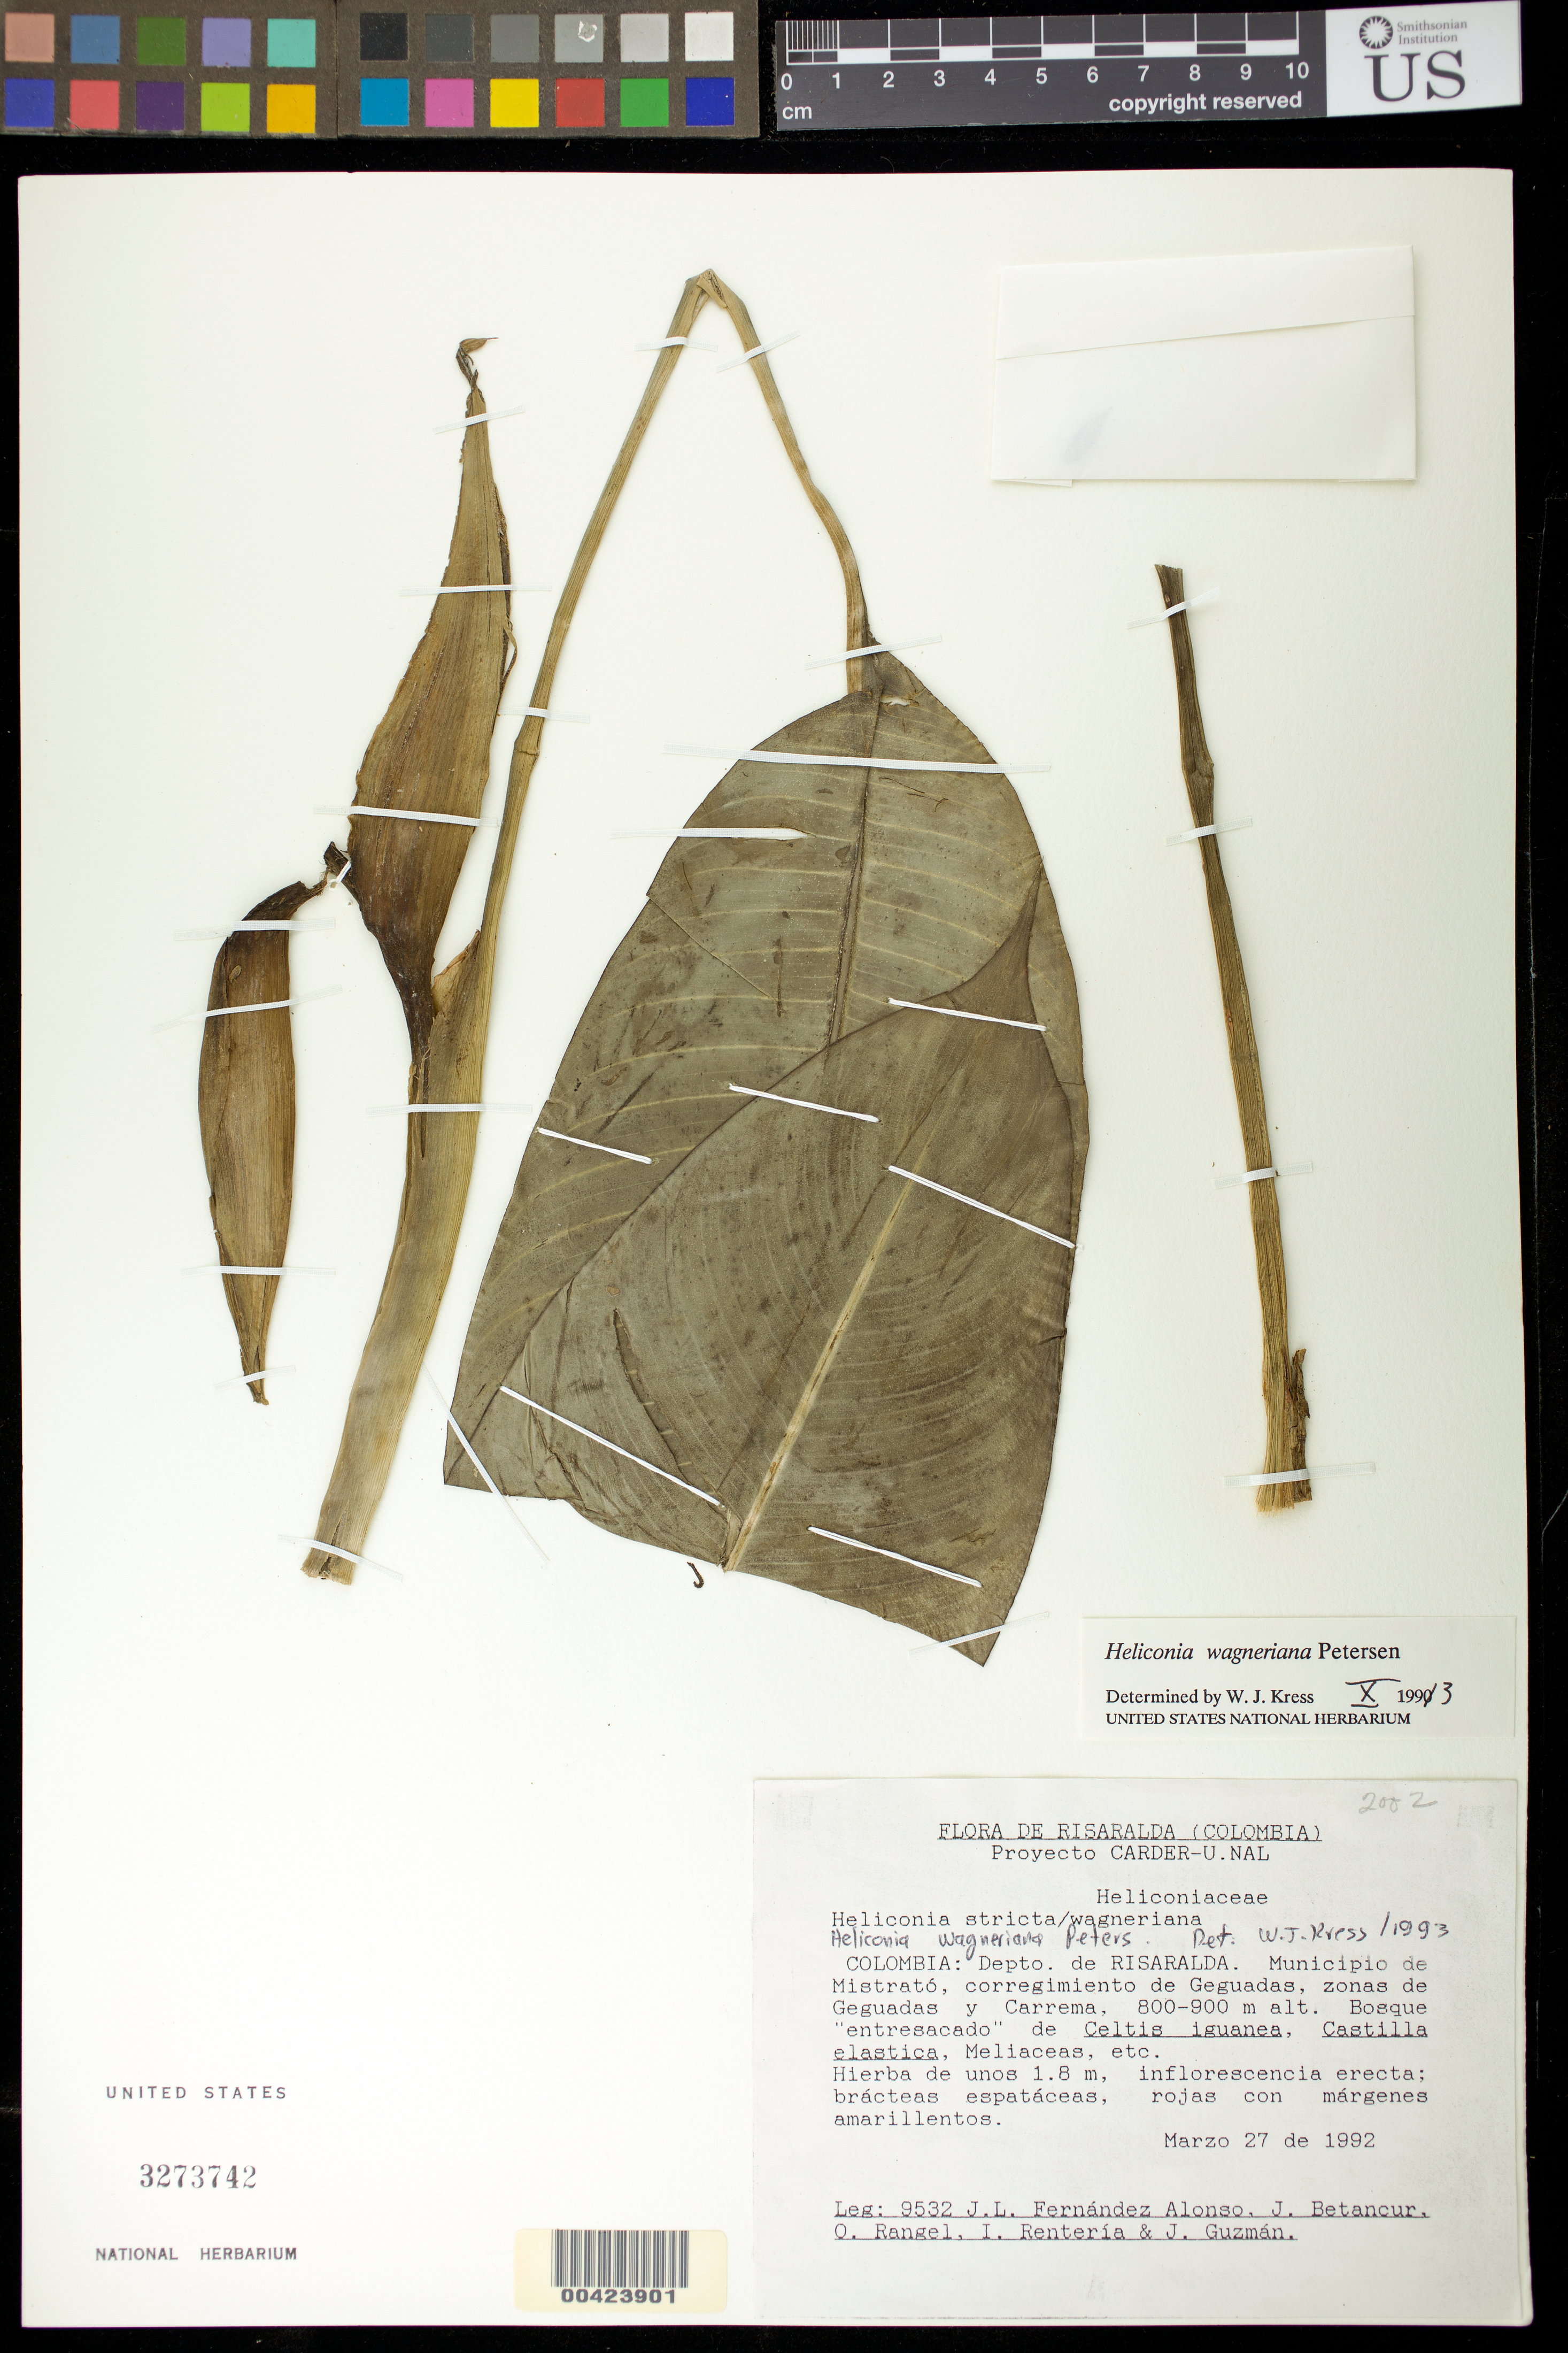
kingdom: Plantae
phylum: Tracheophyta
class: Liliopsida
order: Zingiberales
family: Heliconiaceae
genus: Heliconia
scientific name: Heliconia wagneriana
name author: Petersen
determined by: Kress, W. J., (US), Smithsonian Institution - National Museum of Natural History (UNITED STATES)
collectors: J. L. Fernández-Alonso, J. C. Betancur, J. O. Rangel Ch., I. Renteria & J. Guzman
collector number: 9532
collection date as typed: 27 Mar 1992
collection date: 1992-03-27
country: Colombia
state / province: Risaralda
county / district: Mistrató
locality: Corregimiento de Geguadas; zonas de Geguadas y Carrema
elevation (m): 800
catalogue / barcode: US 3273742